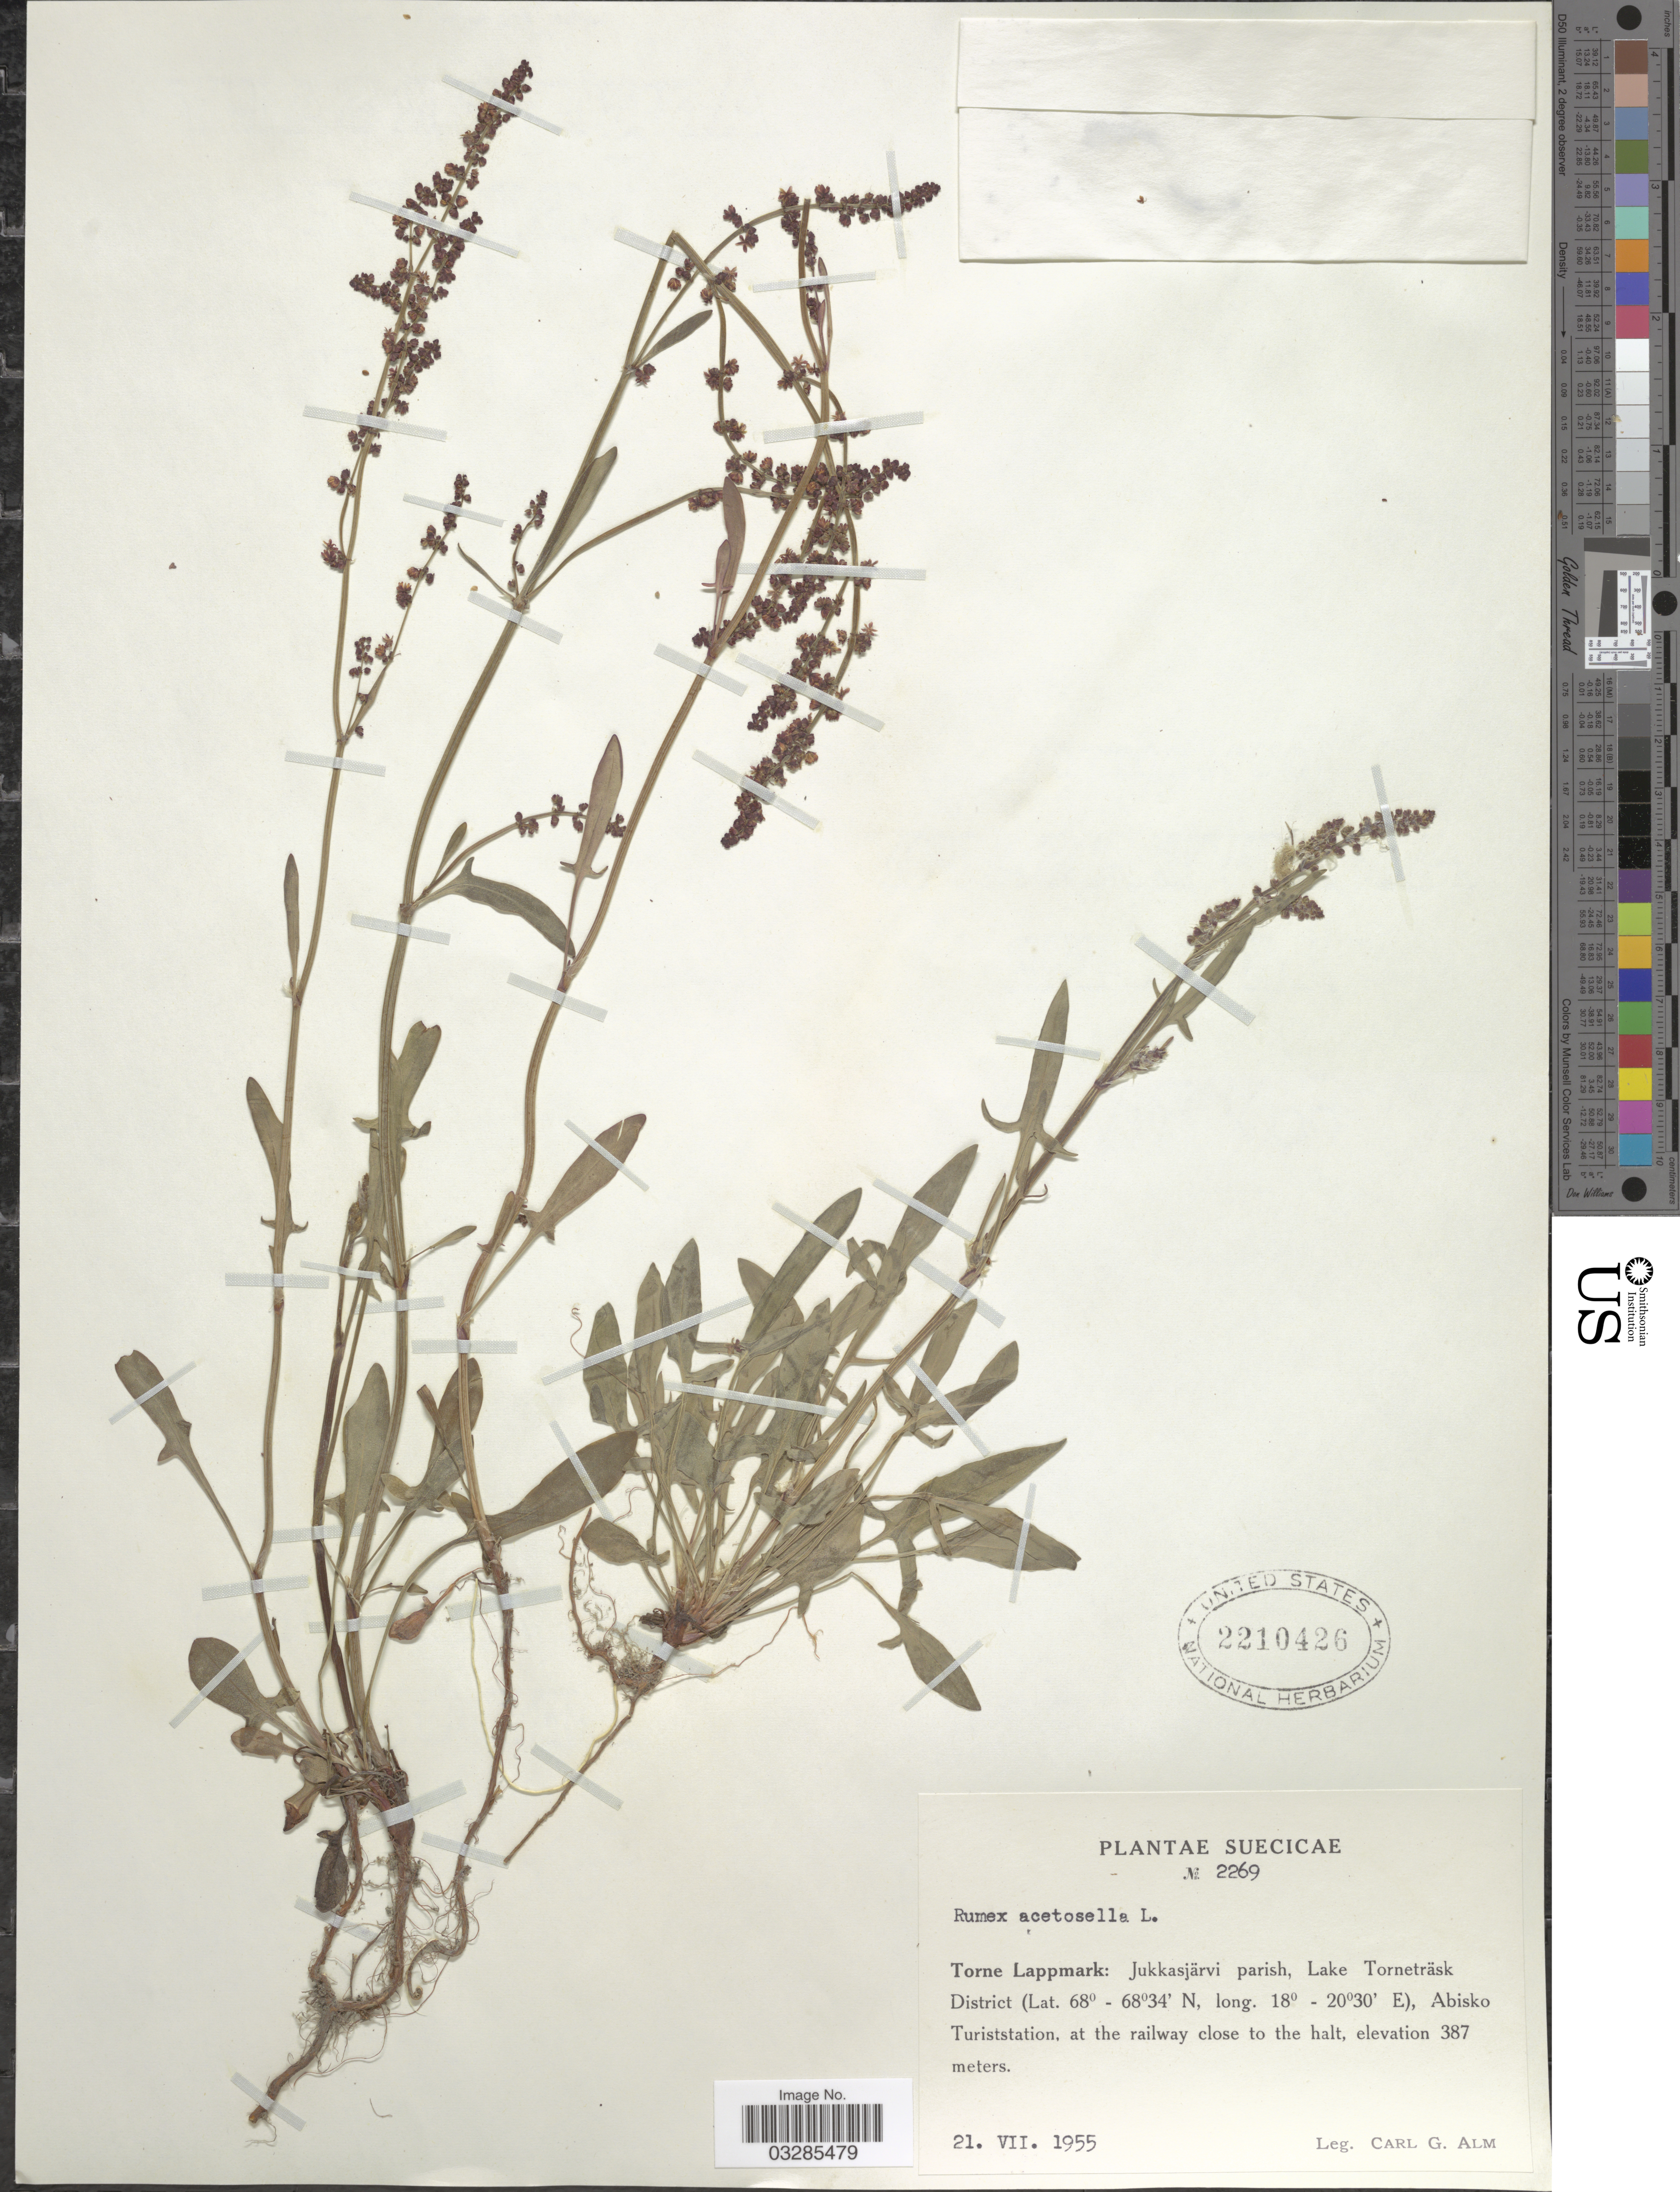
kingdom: Plantae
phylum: Tracheophyta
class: Magnoliopsida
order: Caryophyllales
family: Polygonaceae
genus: Rumex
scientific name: Rumex acetosella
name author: L.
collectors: C. G. Alm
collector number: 2269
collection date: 1955-07-21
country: Sweden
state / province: Norrbotten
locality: Suecicae. Torne Lappmark: Jukkasjärvi parish, Lake Torneträsk District. Abisko Turiststation, at the railway close to the halt.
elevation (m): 387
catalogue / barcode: US 2210426